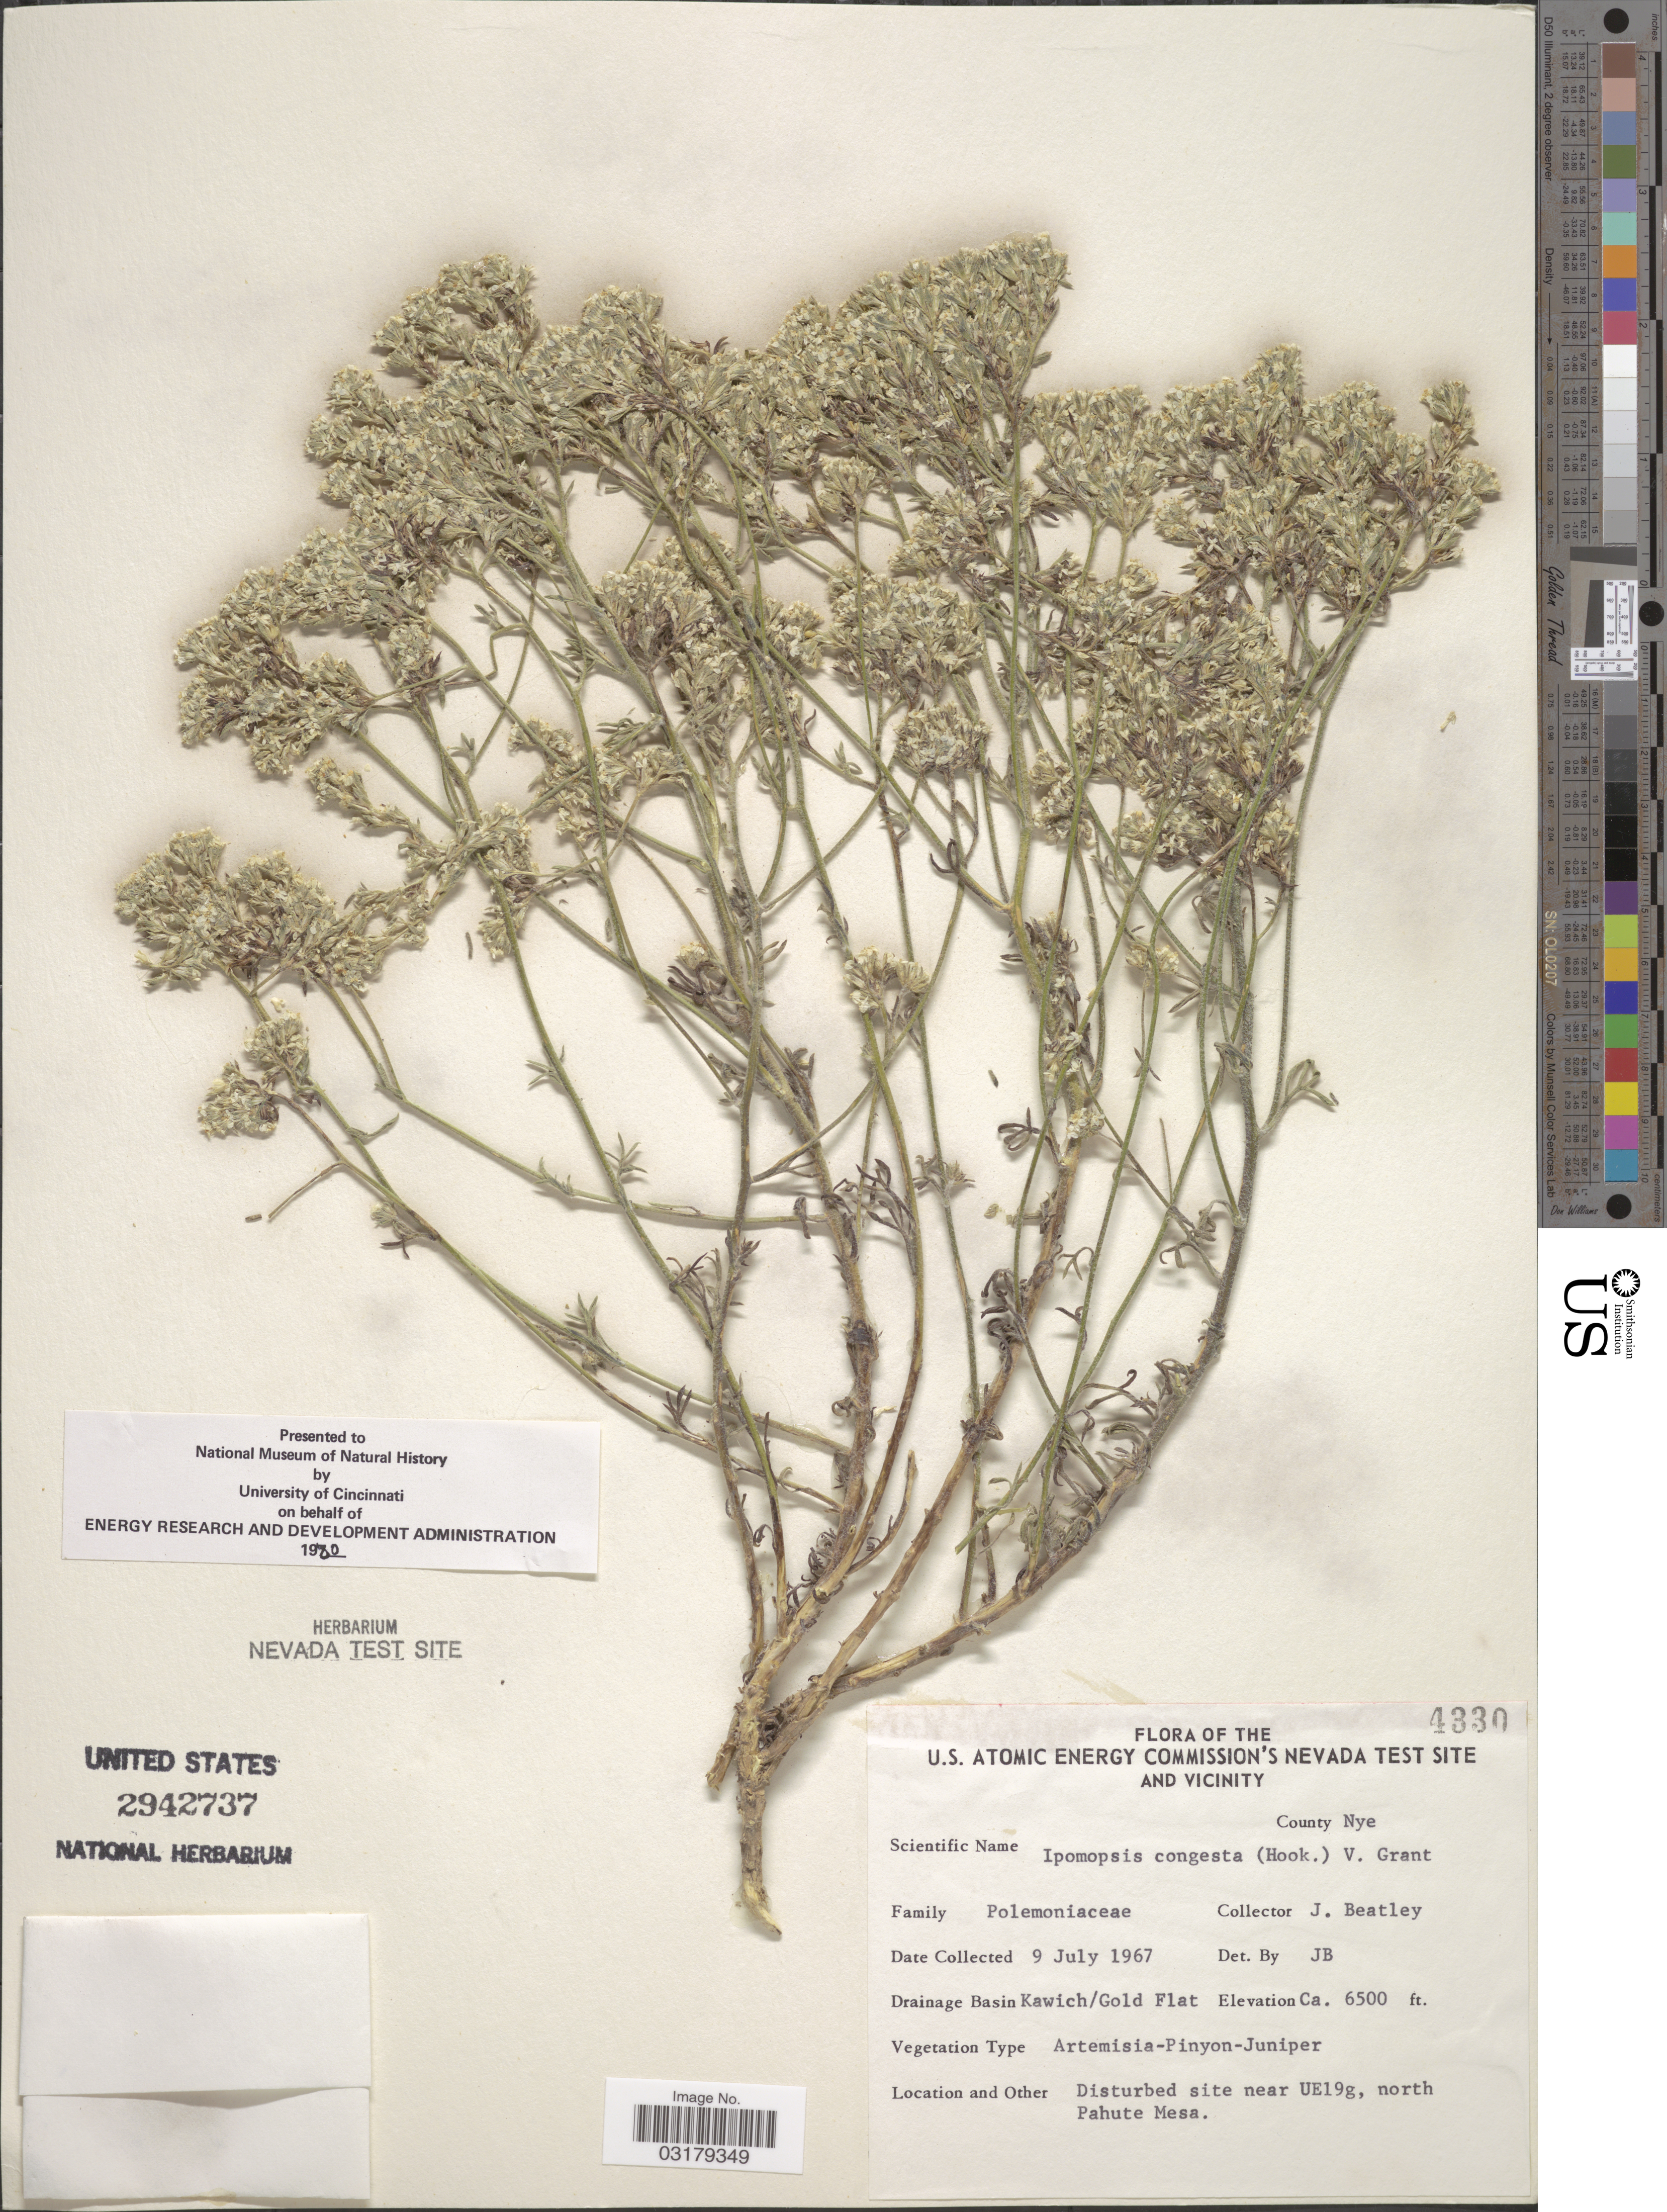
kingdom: Plantae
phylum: Tracheophyta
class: Magnoliopsida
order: Ericales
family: Polemoniaceae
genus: Ipomopsis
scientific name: Ipomopsis congesta var. palmifrons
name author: Brand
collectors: J. C. Beatley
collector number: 4330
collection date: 1967-07-09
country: United States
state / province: Nevada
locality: The U.S. Atomic Energy Commission's Nevada test site and vicinity. County Nye. Drainage Basin Kawich/Gold Flat. Disturbed site near UE19g, north Pahute Mesa.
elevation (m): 1981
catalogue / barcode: US 2942737